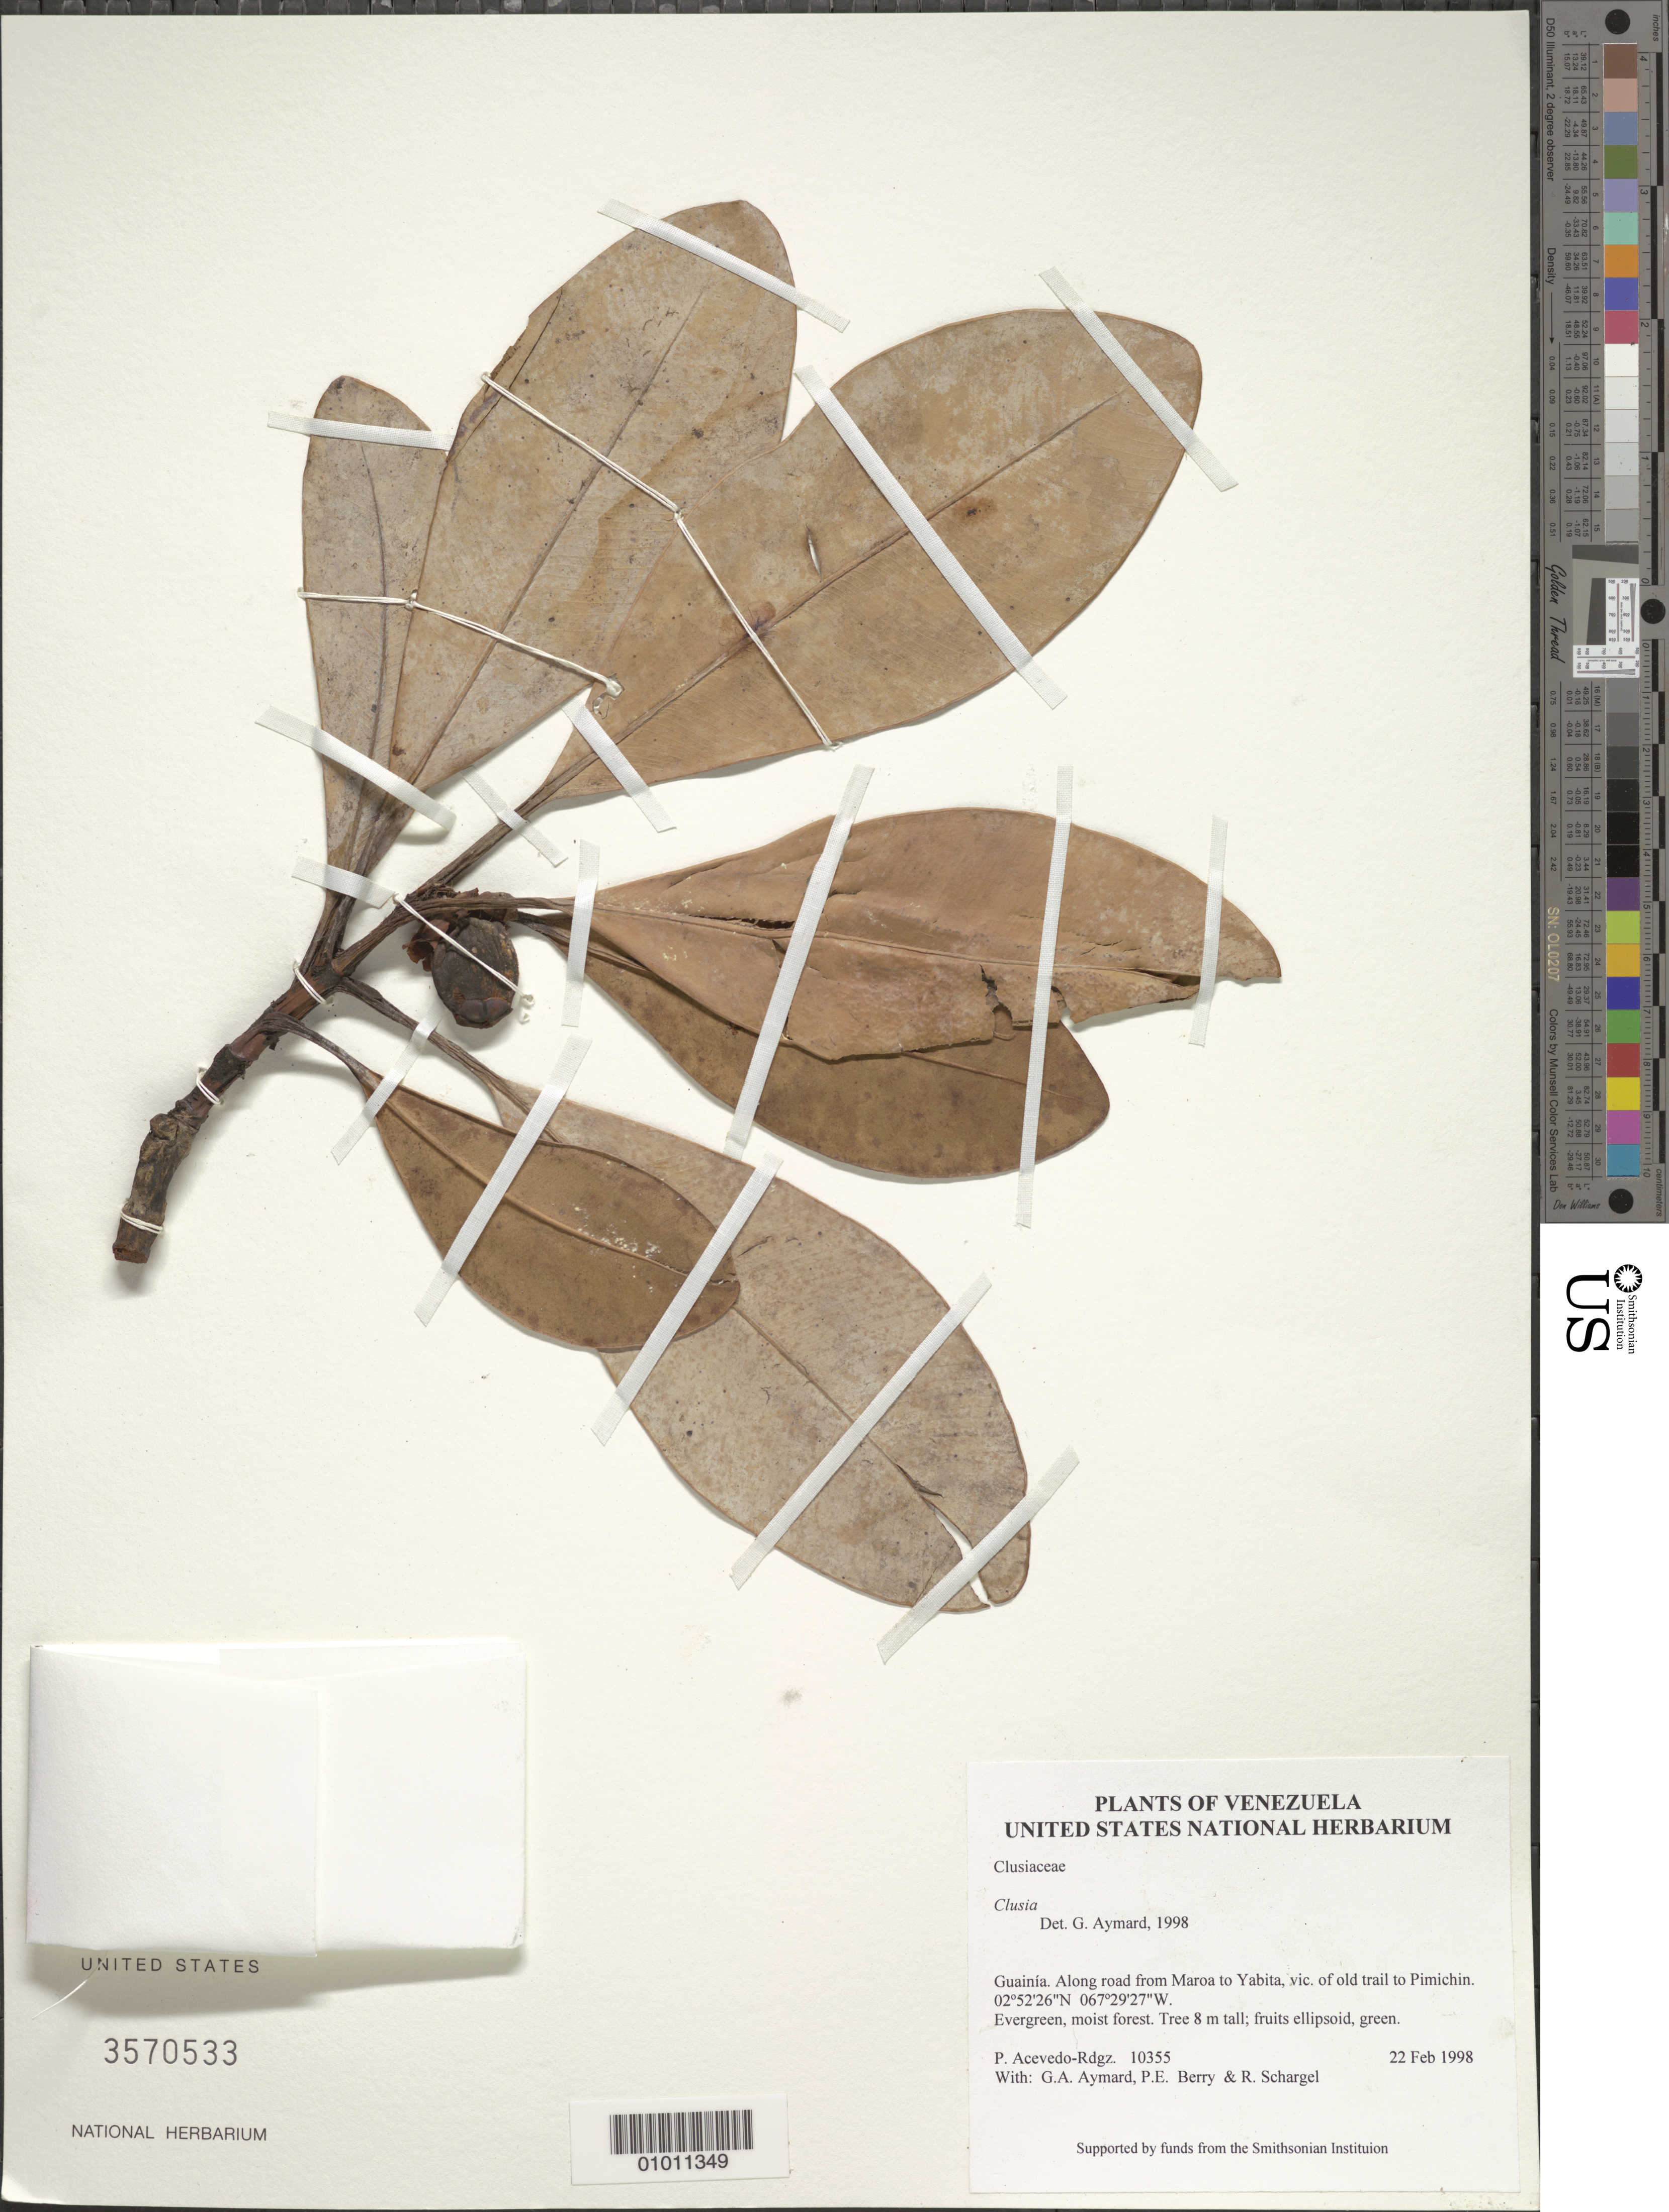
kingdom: Plantae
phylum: Tracheophyta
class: Magnoliopsida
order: Malpighiales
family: Clusiaceae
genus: Clusia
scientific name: Clusia sp.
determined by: Aymard C., G. A., (PORT), Univ. Nac. Exp. de los Llanos Ezequiel Zamora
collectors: P. Acevedo-Rodr., G. A. Aymard, P. E. Berry & R. Schargel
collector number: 10355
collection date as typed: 22 Feb 1998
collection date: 1998-02-22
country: Venezuela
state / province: Amazonas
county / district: Maroa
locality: Along road from Maroa to Yabita, vic. of old trail to Pimichin.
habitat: Evergreen, moist forest.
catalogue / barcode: US 3570533